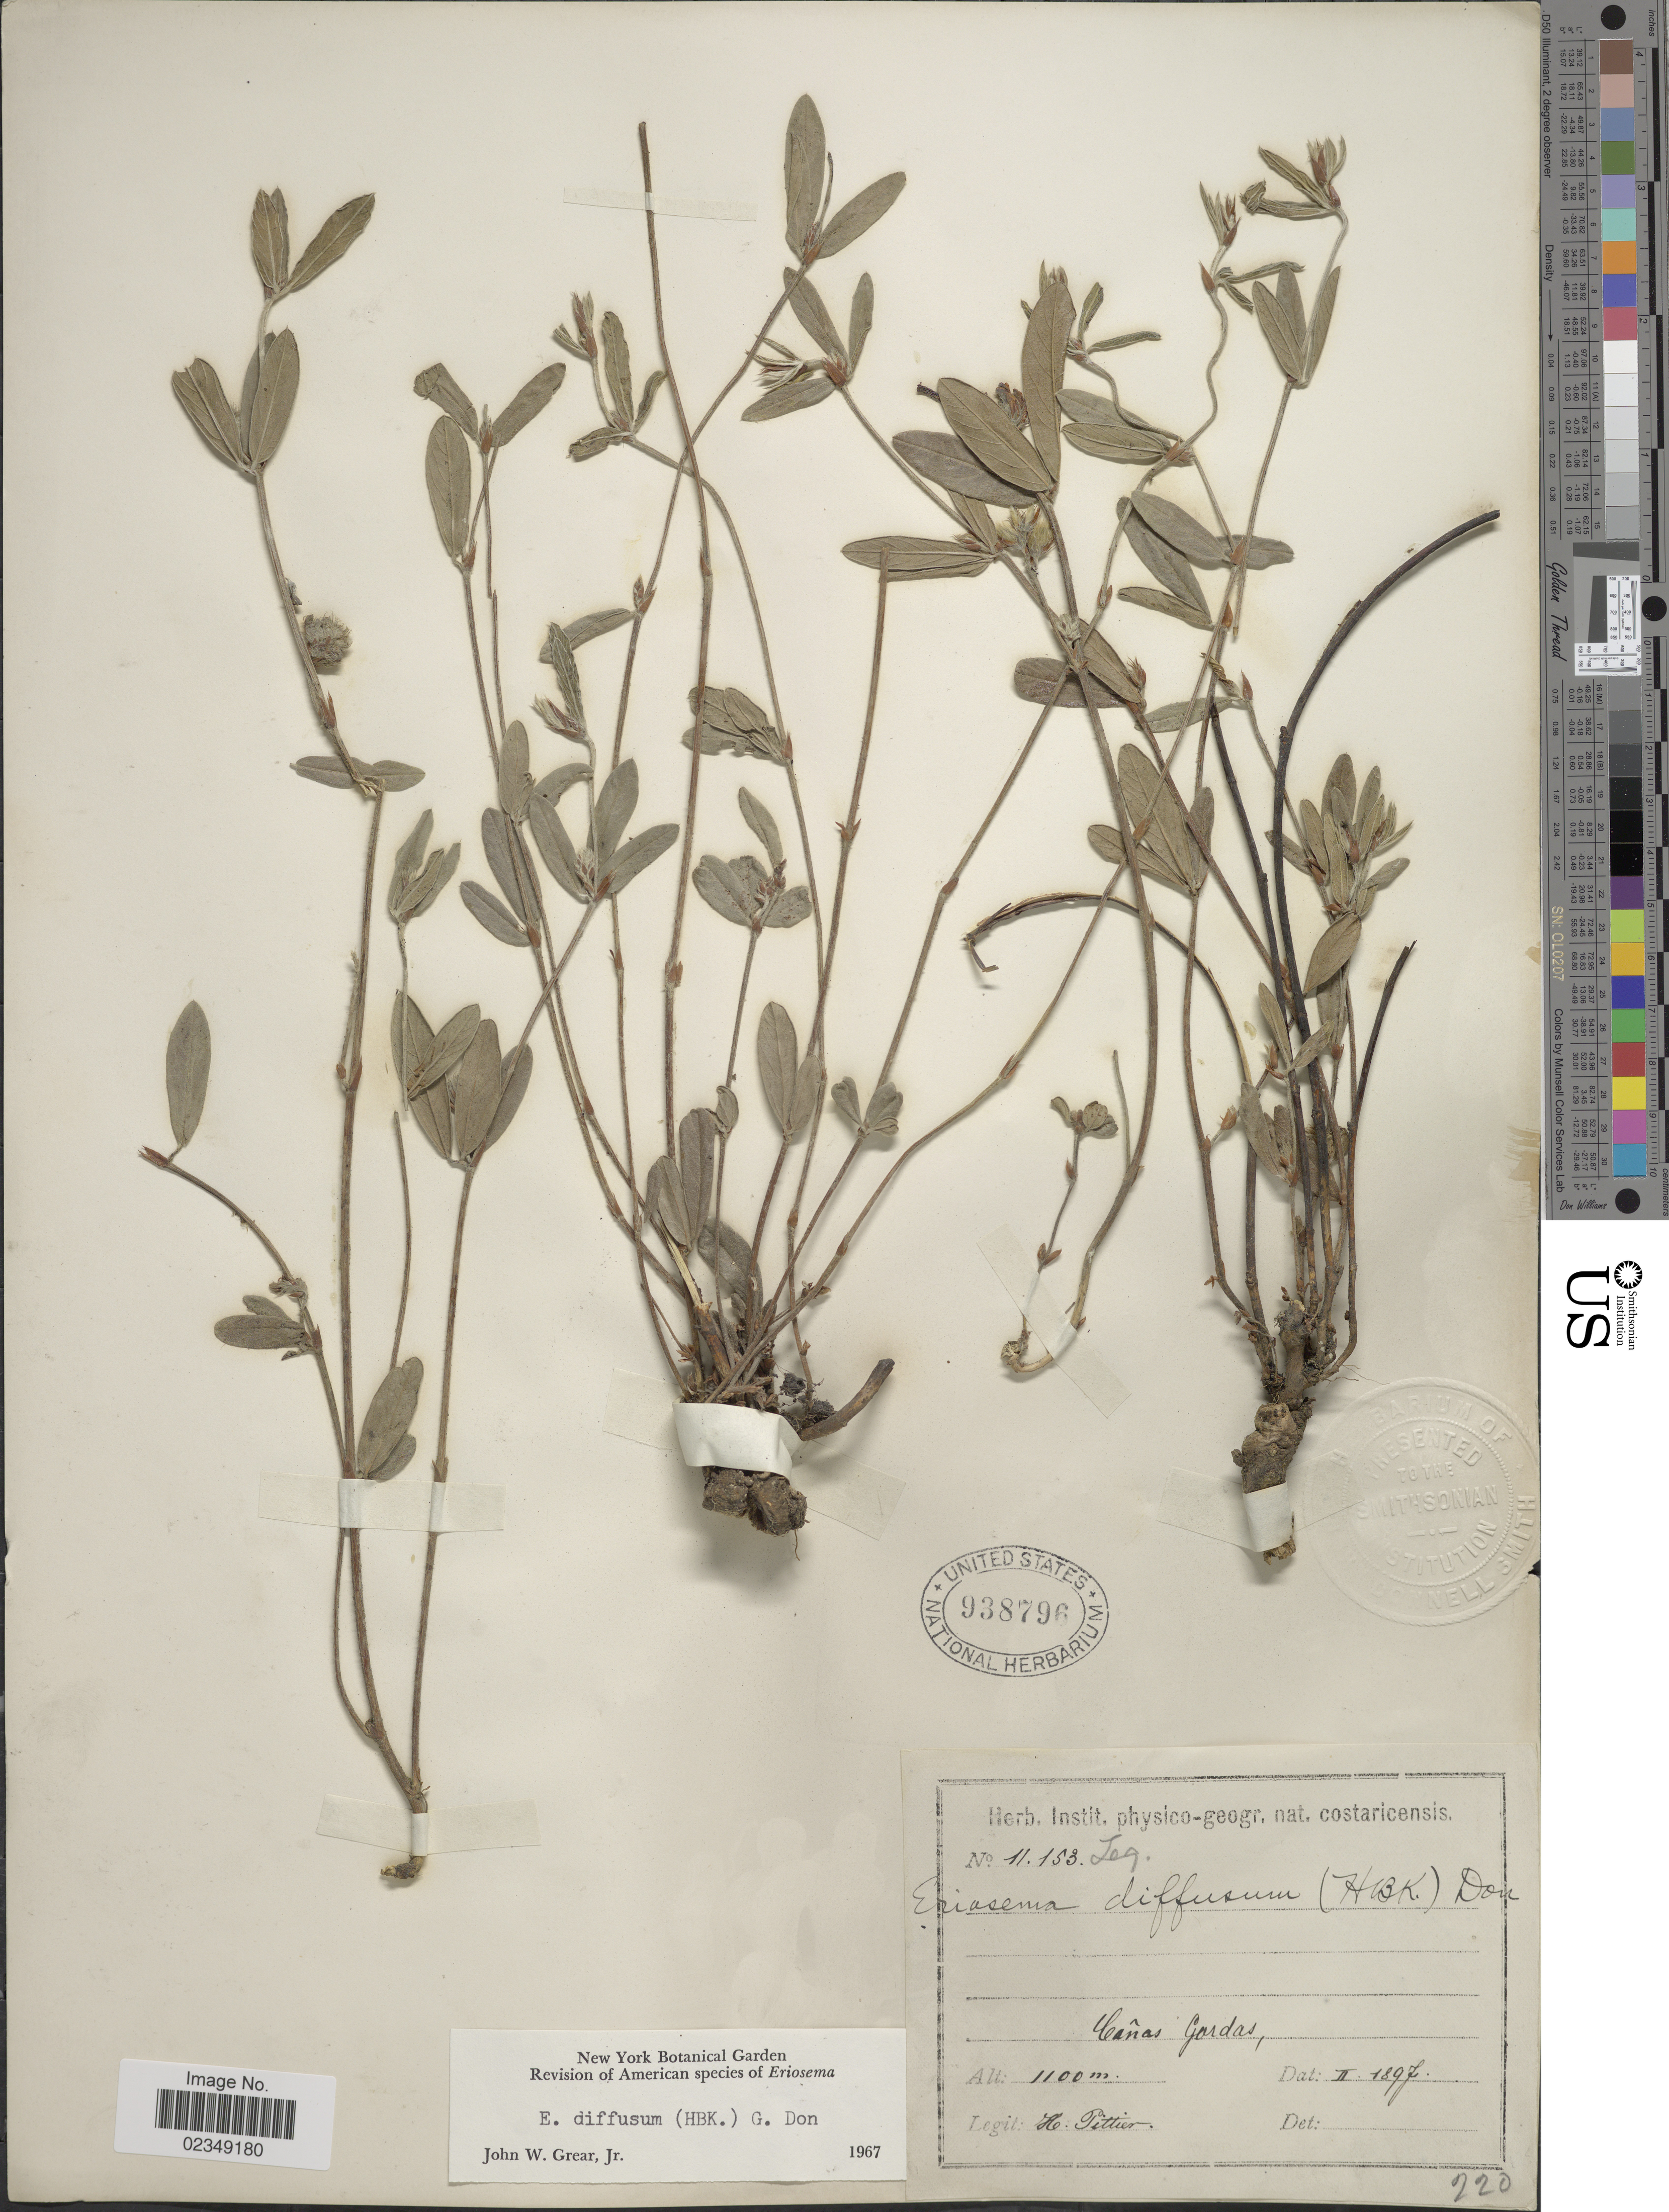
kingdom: Plantae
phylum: Tracheophyta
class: Magnoliopsida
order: Fabales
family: Fabaceae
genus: Eriosema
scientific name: Eriosema diffusum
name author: (Kunth) G. Don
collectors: H. F. Pittier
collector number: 11153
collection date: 1897-02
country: Colombia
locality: Canas Gordas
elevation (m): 1100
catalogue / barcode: US 938796